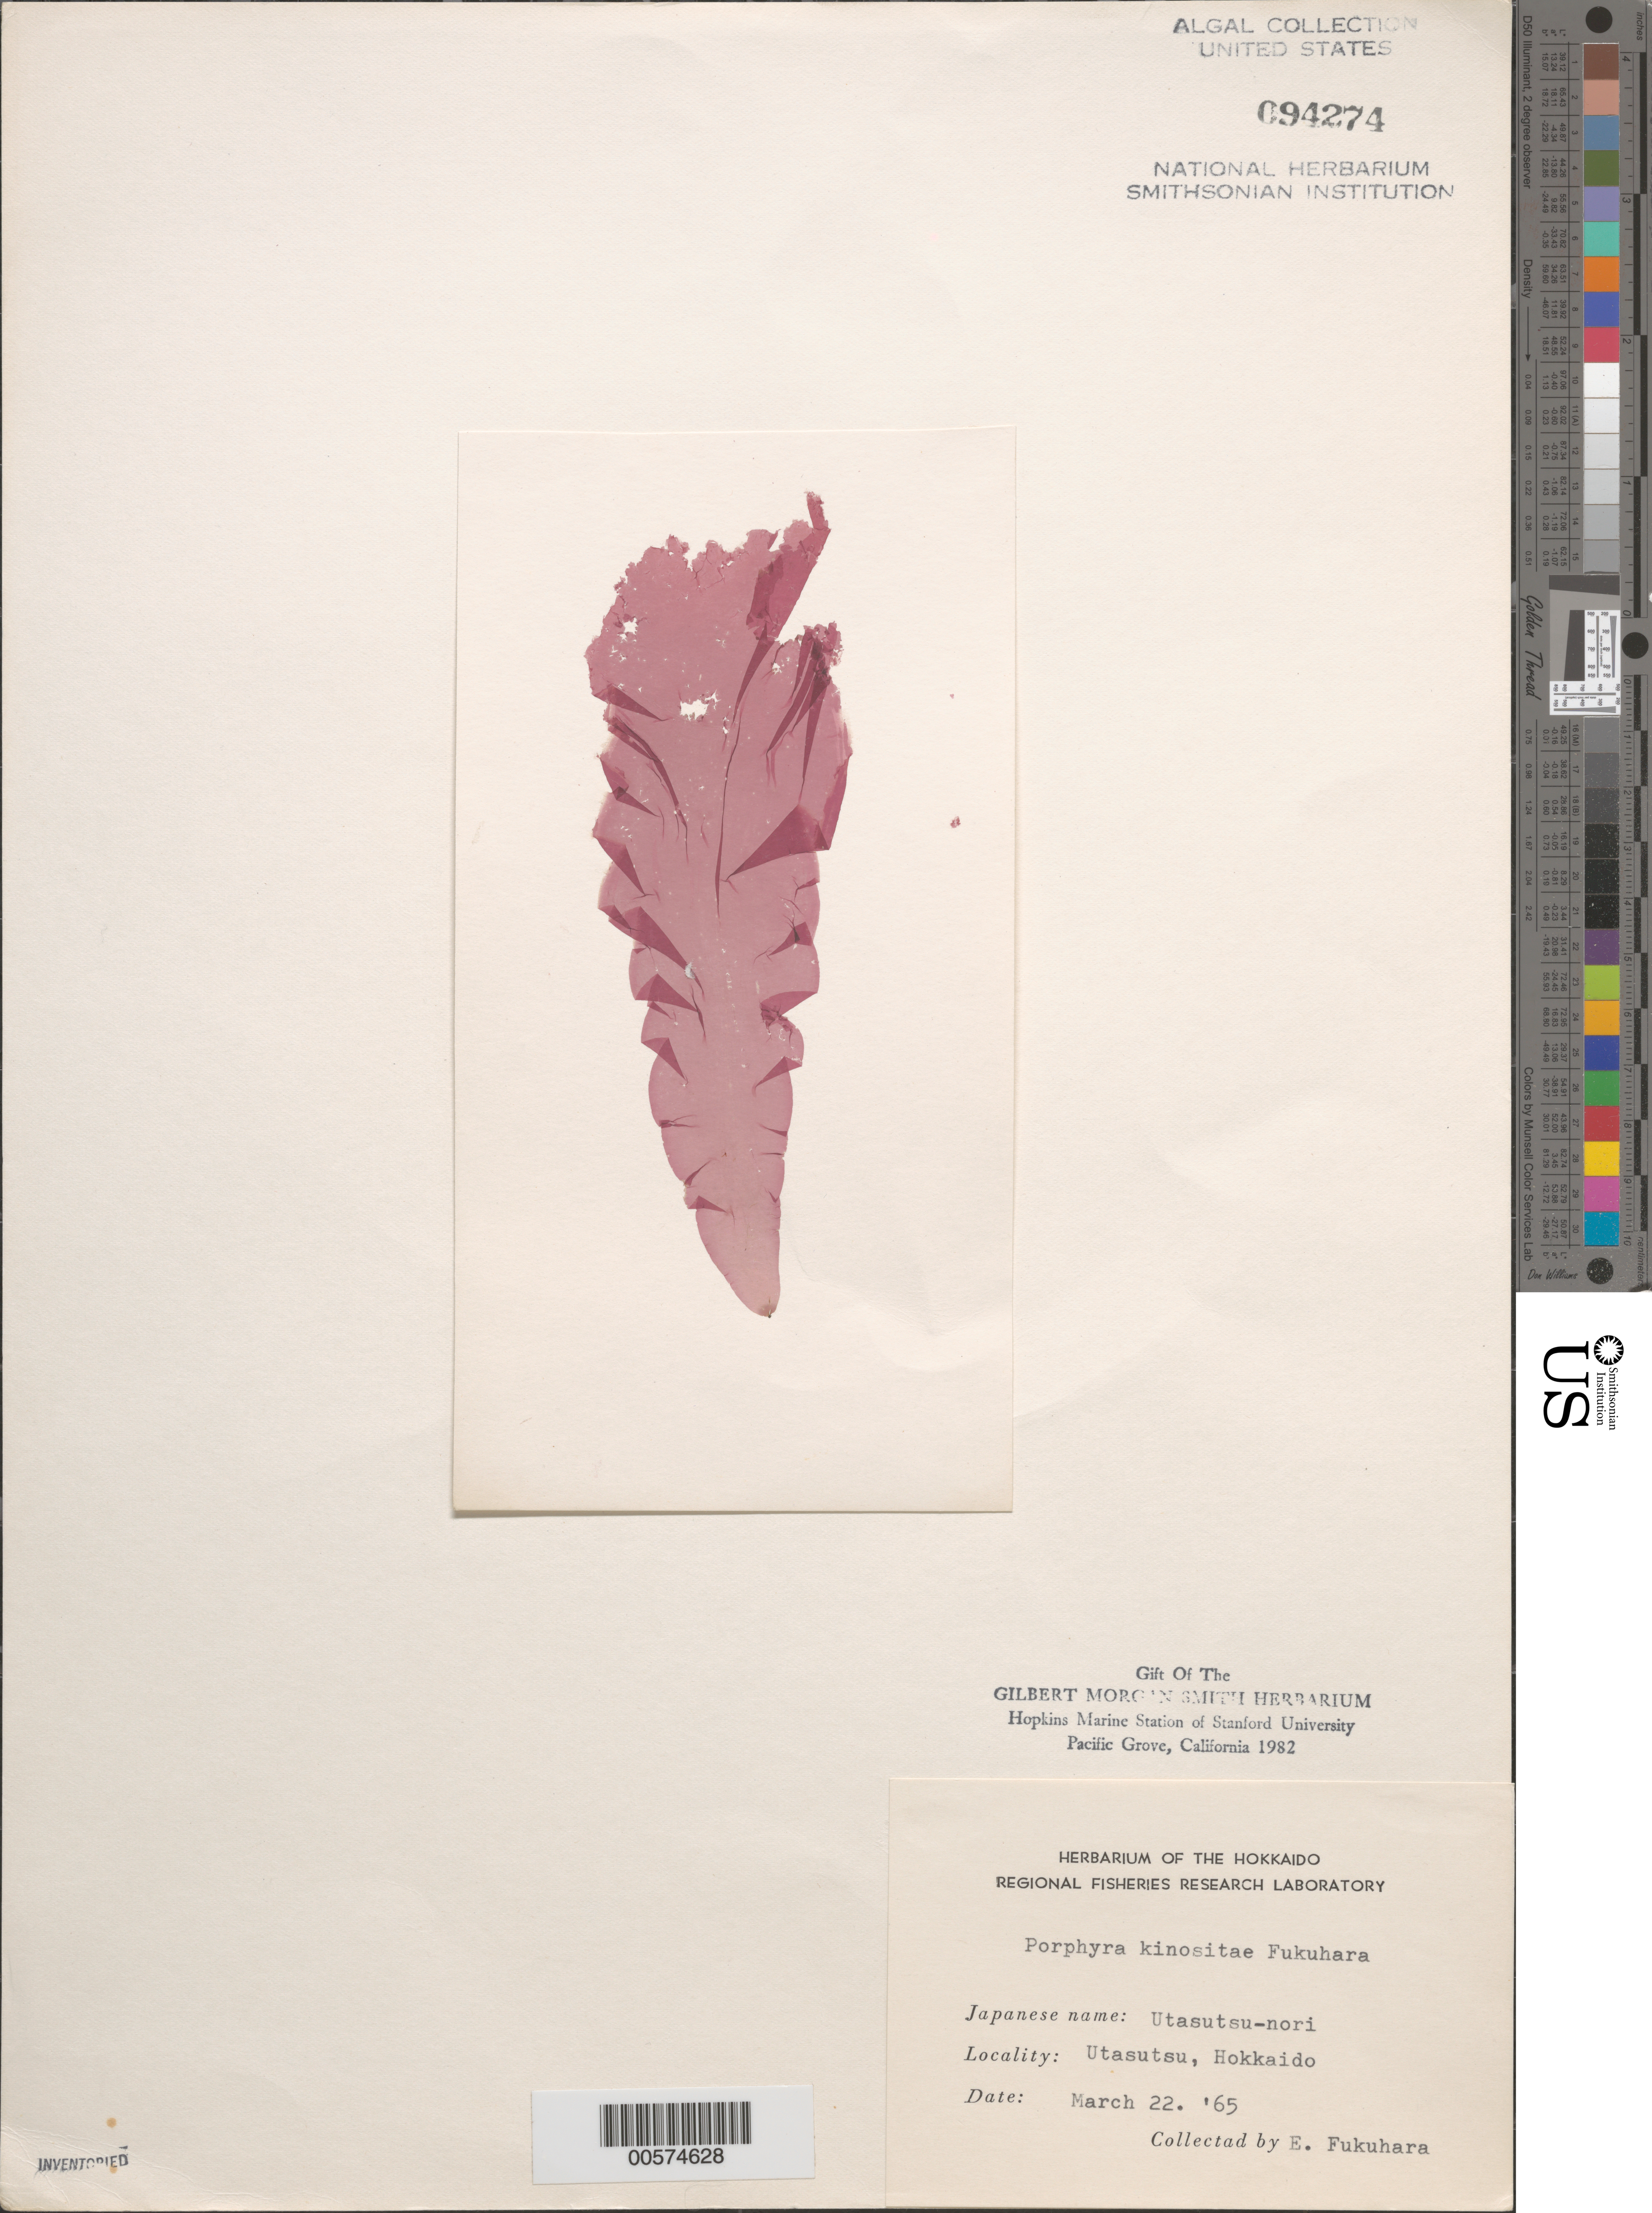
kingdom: Plantae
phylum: Rhodophyta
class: Bangiophyceae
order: Bangiales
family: Bangiaceae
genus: Porphyra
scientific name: Porphyra kinositae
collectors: E. Fukuhara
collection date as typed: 22 Mar 1965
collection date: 1965-03-22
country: Japan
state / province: Hokkaido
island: Hokkaido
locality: Utasutsu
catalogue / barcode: US 94274